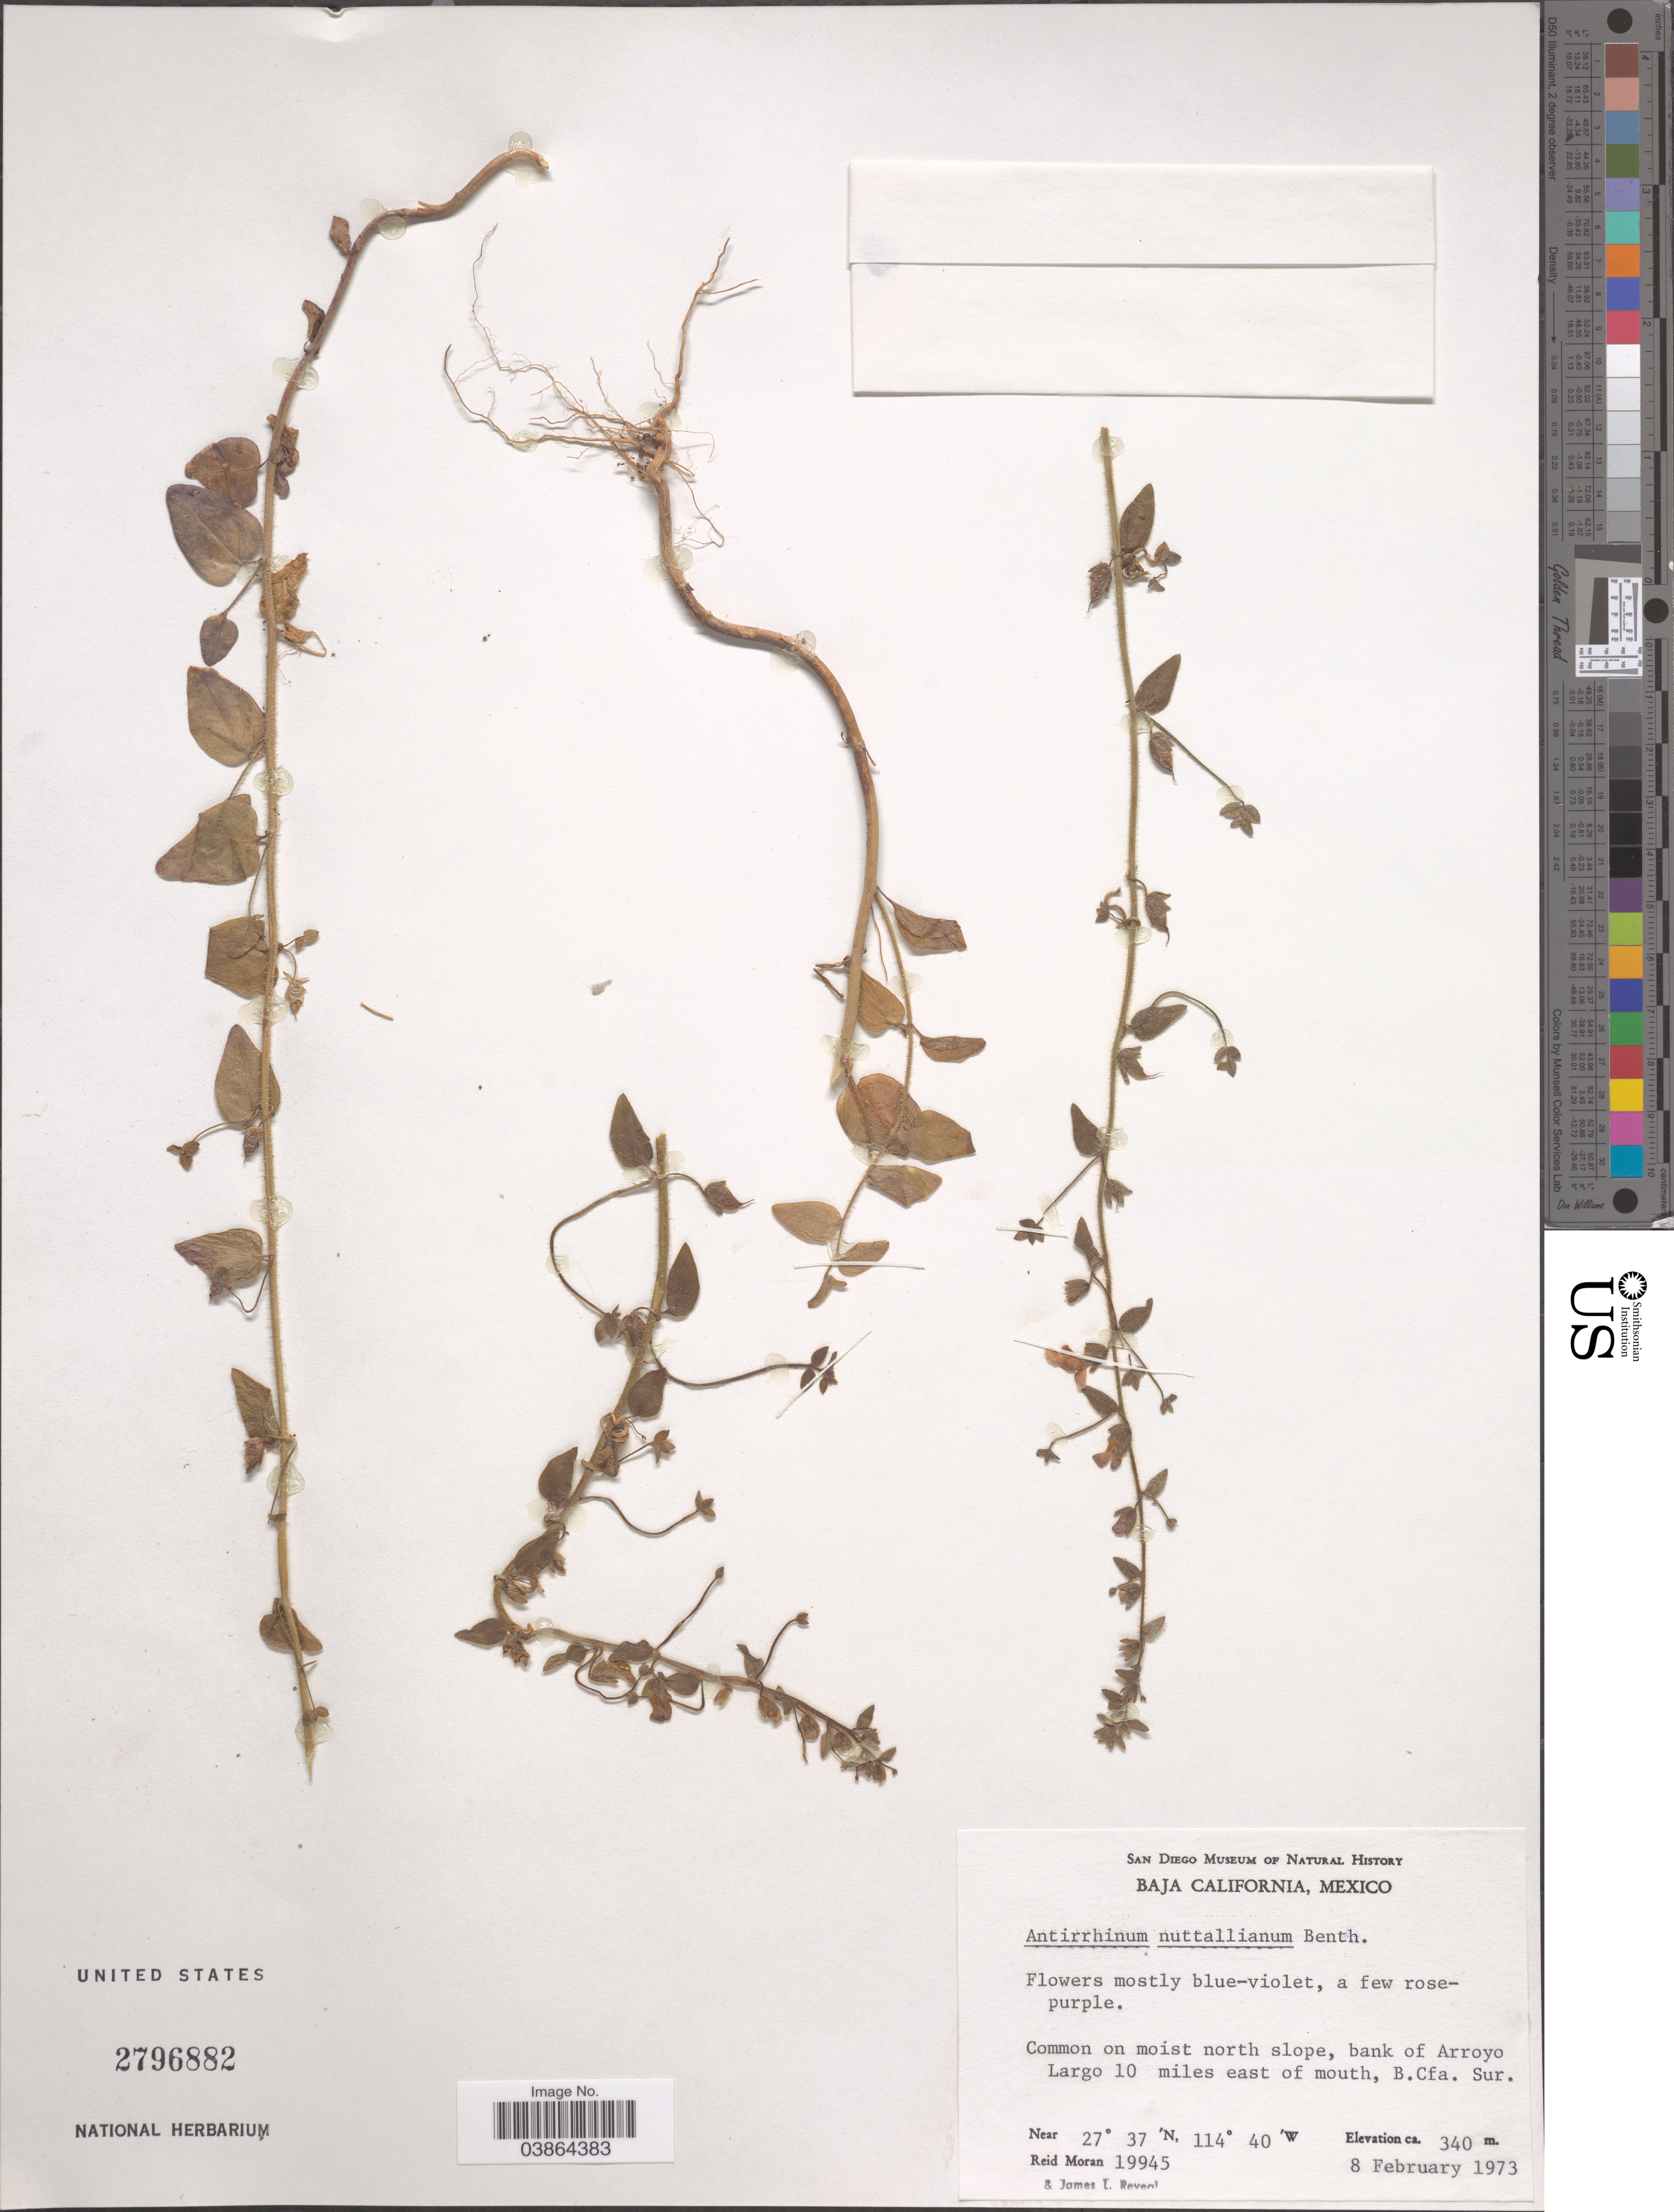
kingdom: Plantae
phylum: Tracheophyta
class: Magnoliopsida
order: Lamiales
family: Plantaginaceae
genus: Sairocarpus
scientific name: Sairocarpus nuttallianus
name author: (Benth.) D.A. Sutton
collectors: R. Moran & J. L. Reveal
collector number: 19945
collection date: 1973-02-08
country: Mexico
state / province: Baja California Sur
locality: On moist north slope, bank of Arroyo Largo 10 miles east of mouth, B.Cfa. Sur.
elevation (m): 340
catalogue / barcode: US 2796882